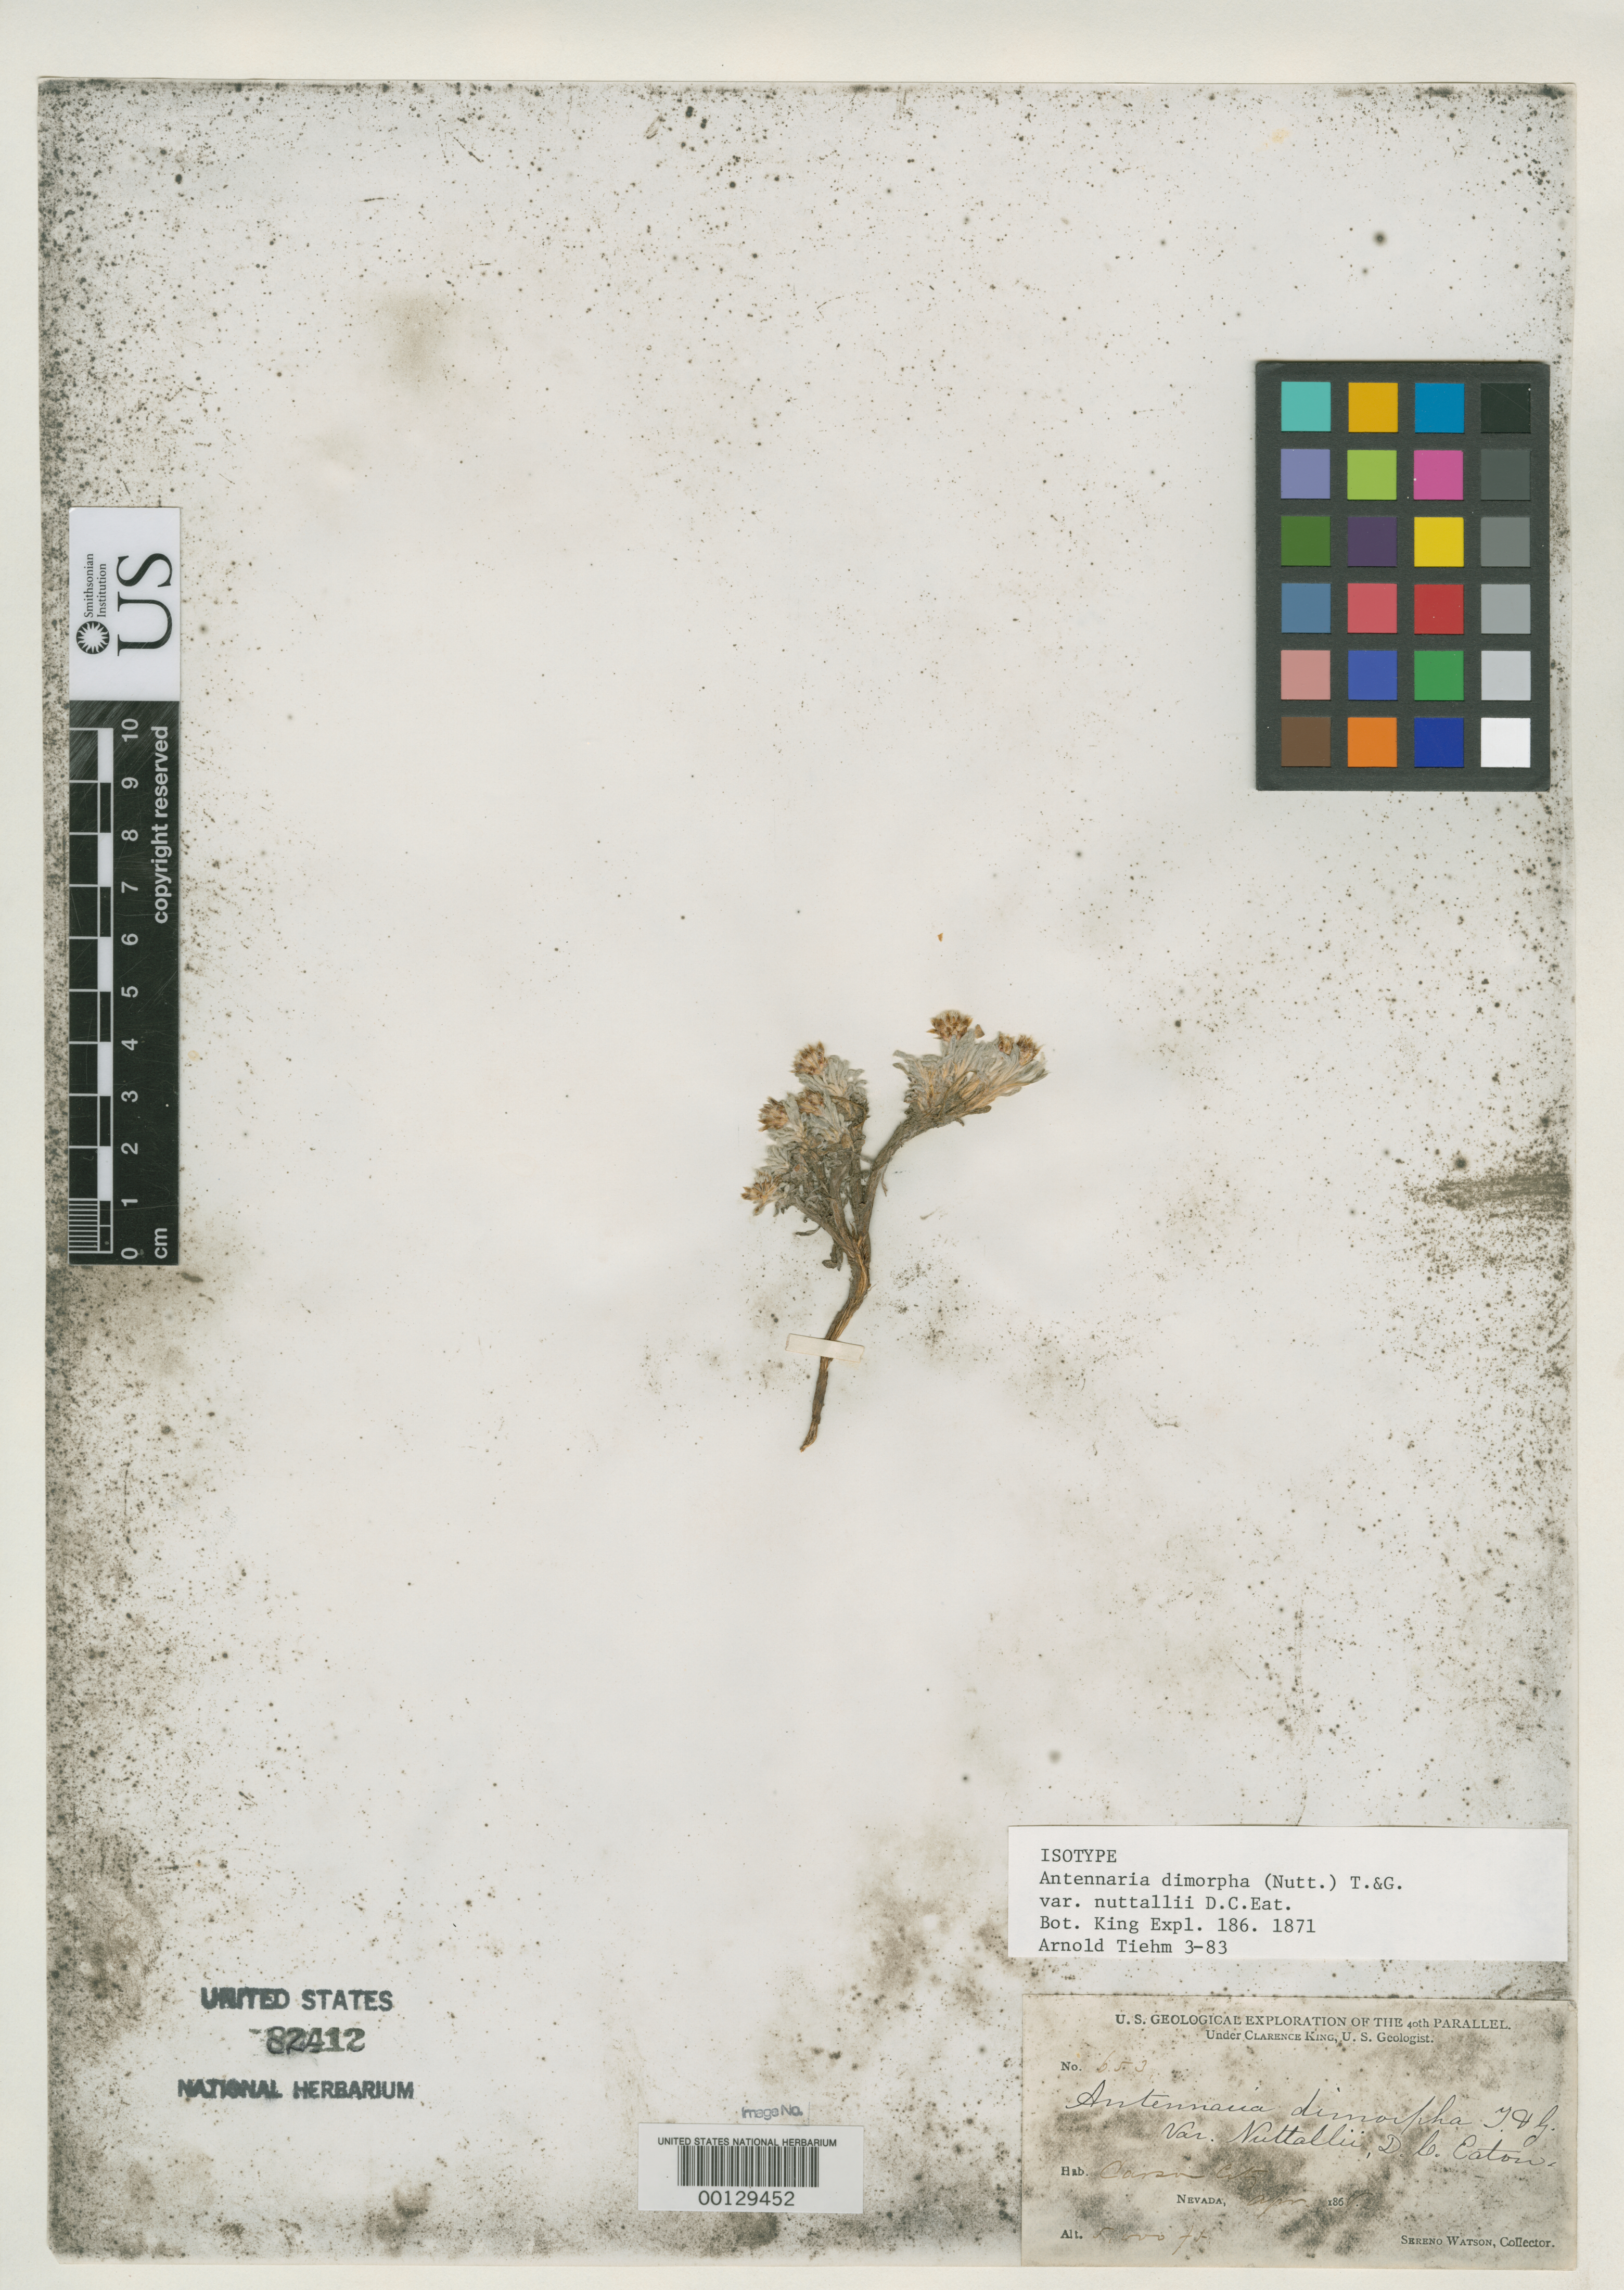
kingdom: Plantae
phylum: Tracheophyta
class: Magnoliopsida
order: Asterales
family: Asteraceae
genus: Antennaria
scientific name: Antennaria dimorpha var. nuttallii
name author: D.C. Eaton in C. King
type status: Isotype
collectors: S. Watson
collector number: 653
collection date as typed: Apr 1868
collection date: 1868-04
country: United States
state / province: Nevada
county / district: Ormsby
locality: Carson City.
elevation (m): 1524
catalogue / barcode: US 82412